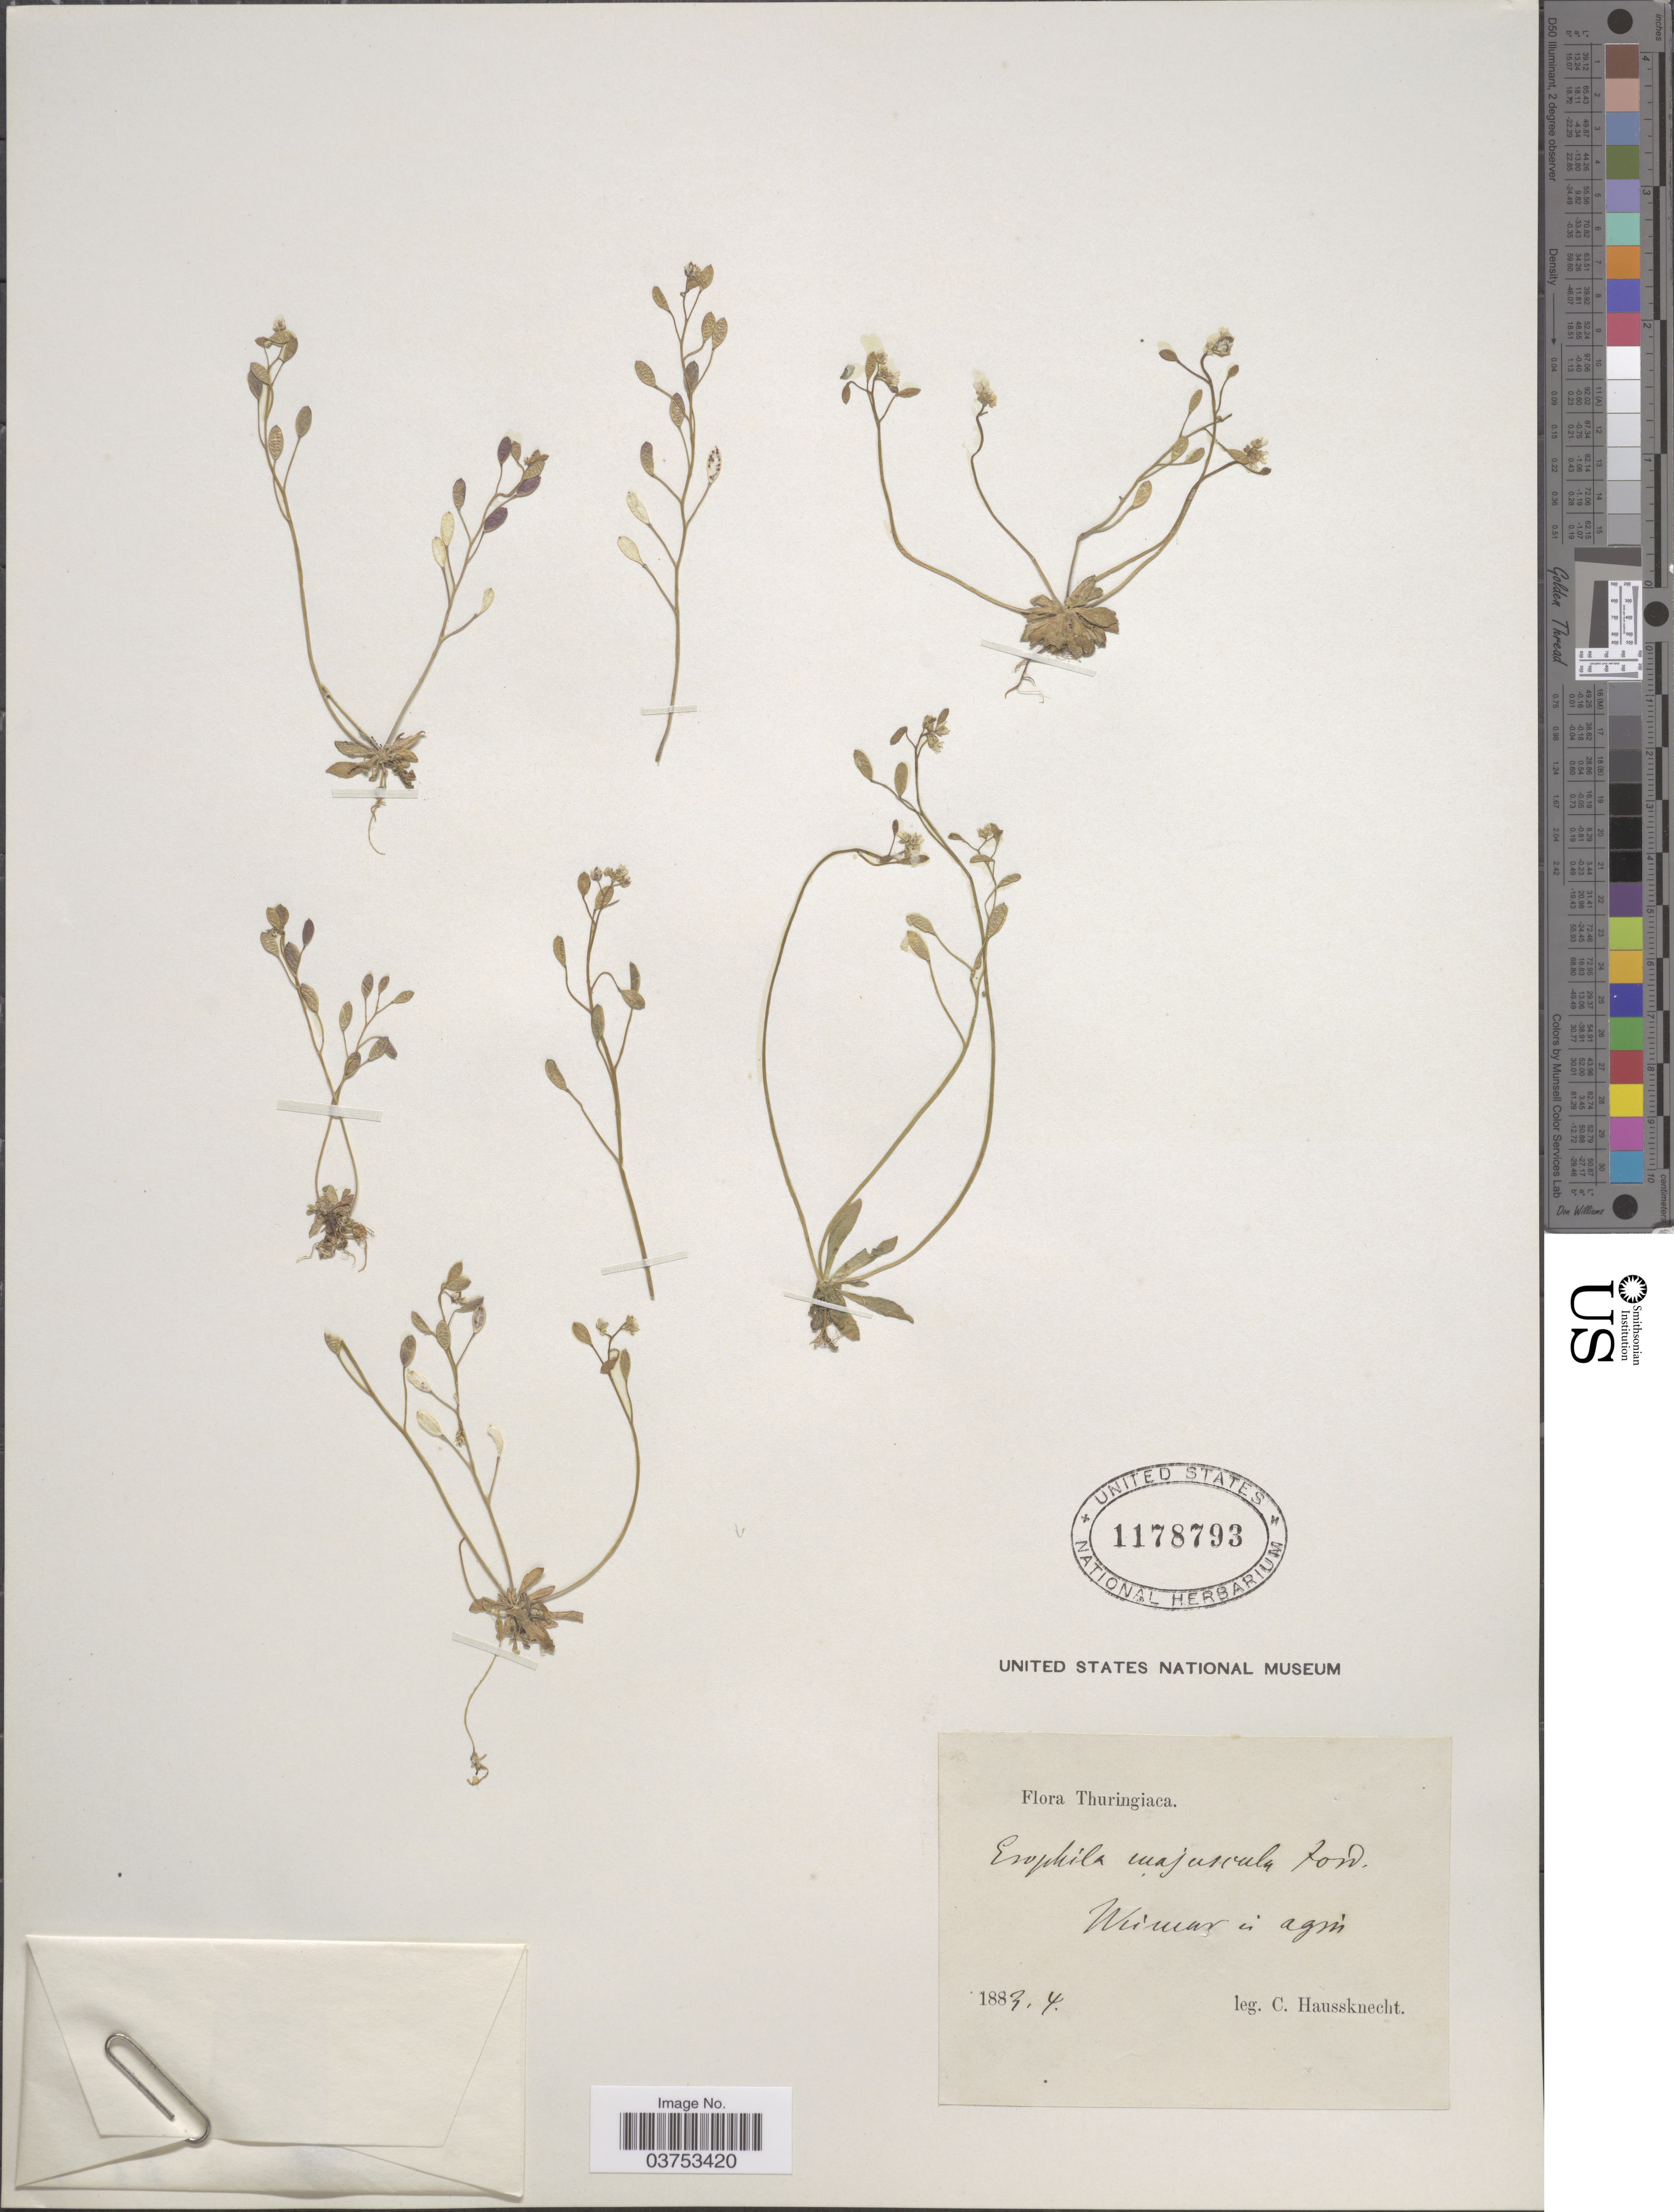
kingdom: Plantae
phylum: Tracheophyta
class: Magnoliopsida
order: Brassicales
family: Brassicaceae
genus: Draba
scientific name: Draba majuscula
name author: Rouy & Foucaud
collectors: C. Haussknecht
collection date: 1883-04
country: Germany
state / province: Thuringia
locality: Thuringiaca. Weimar u agris.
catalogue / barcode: US 1178793